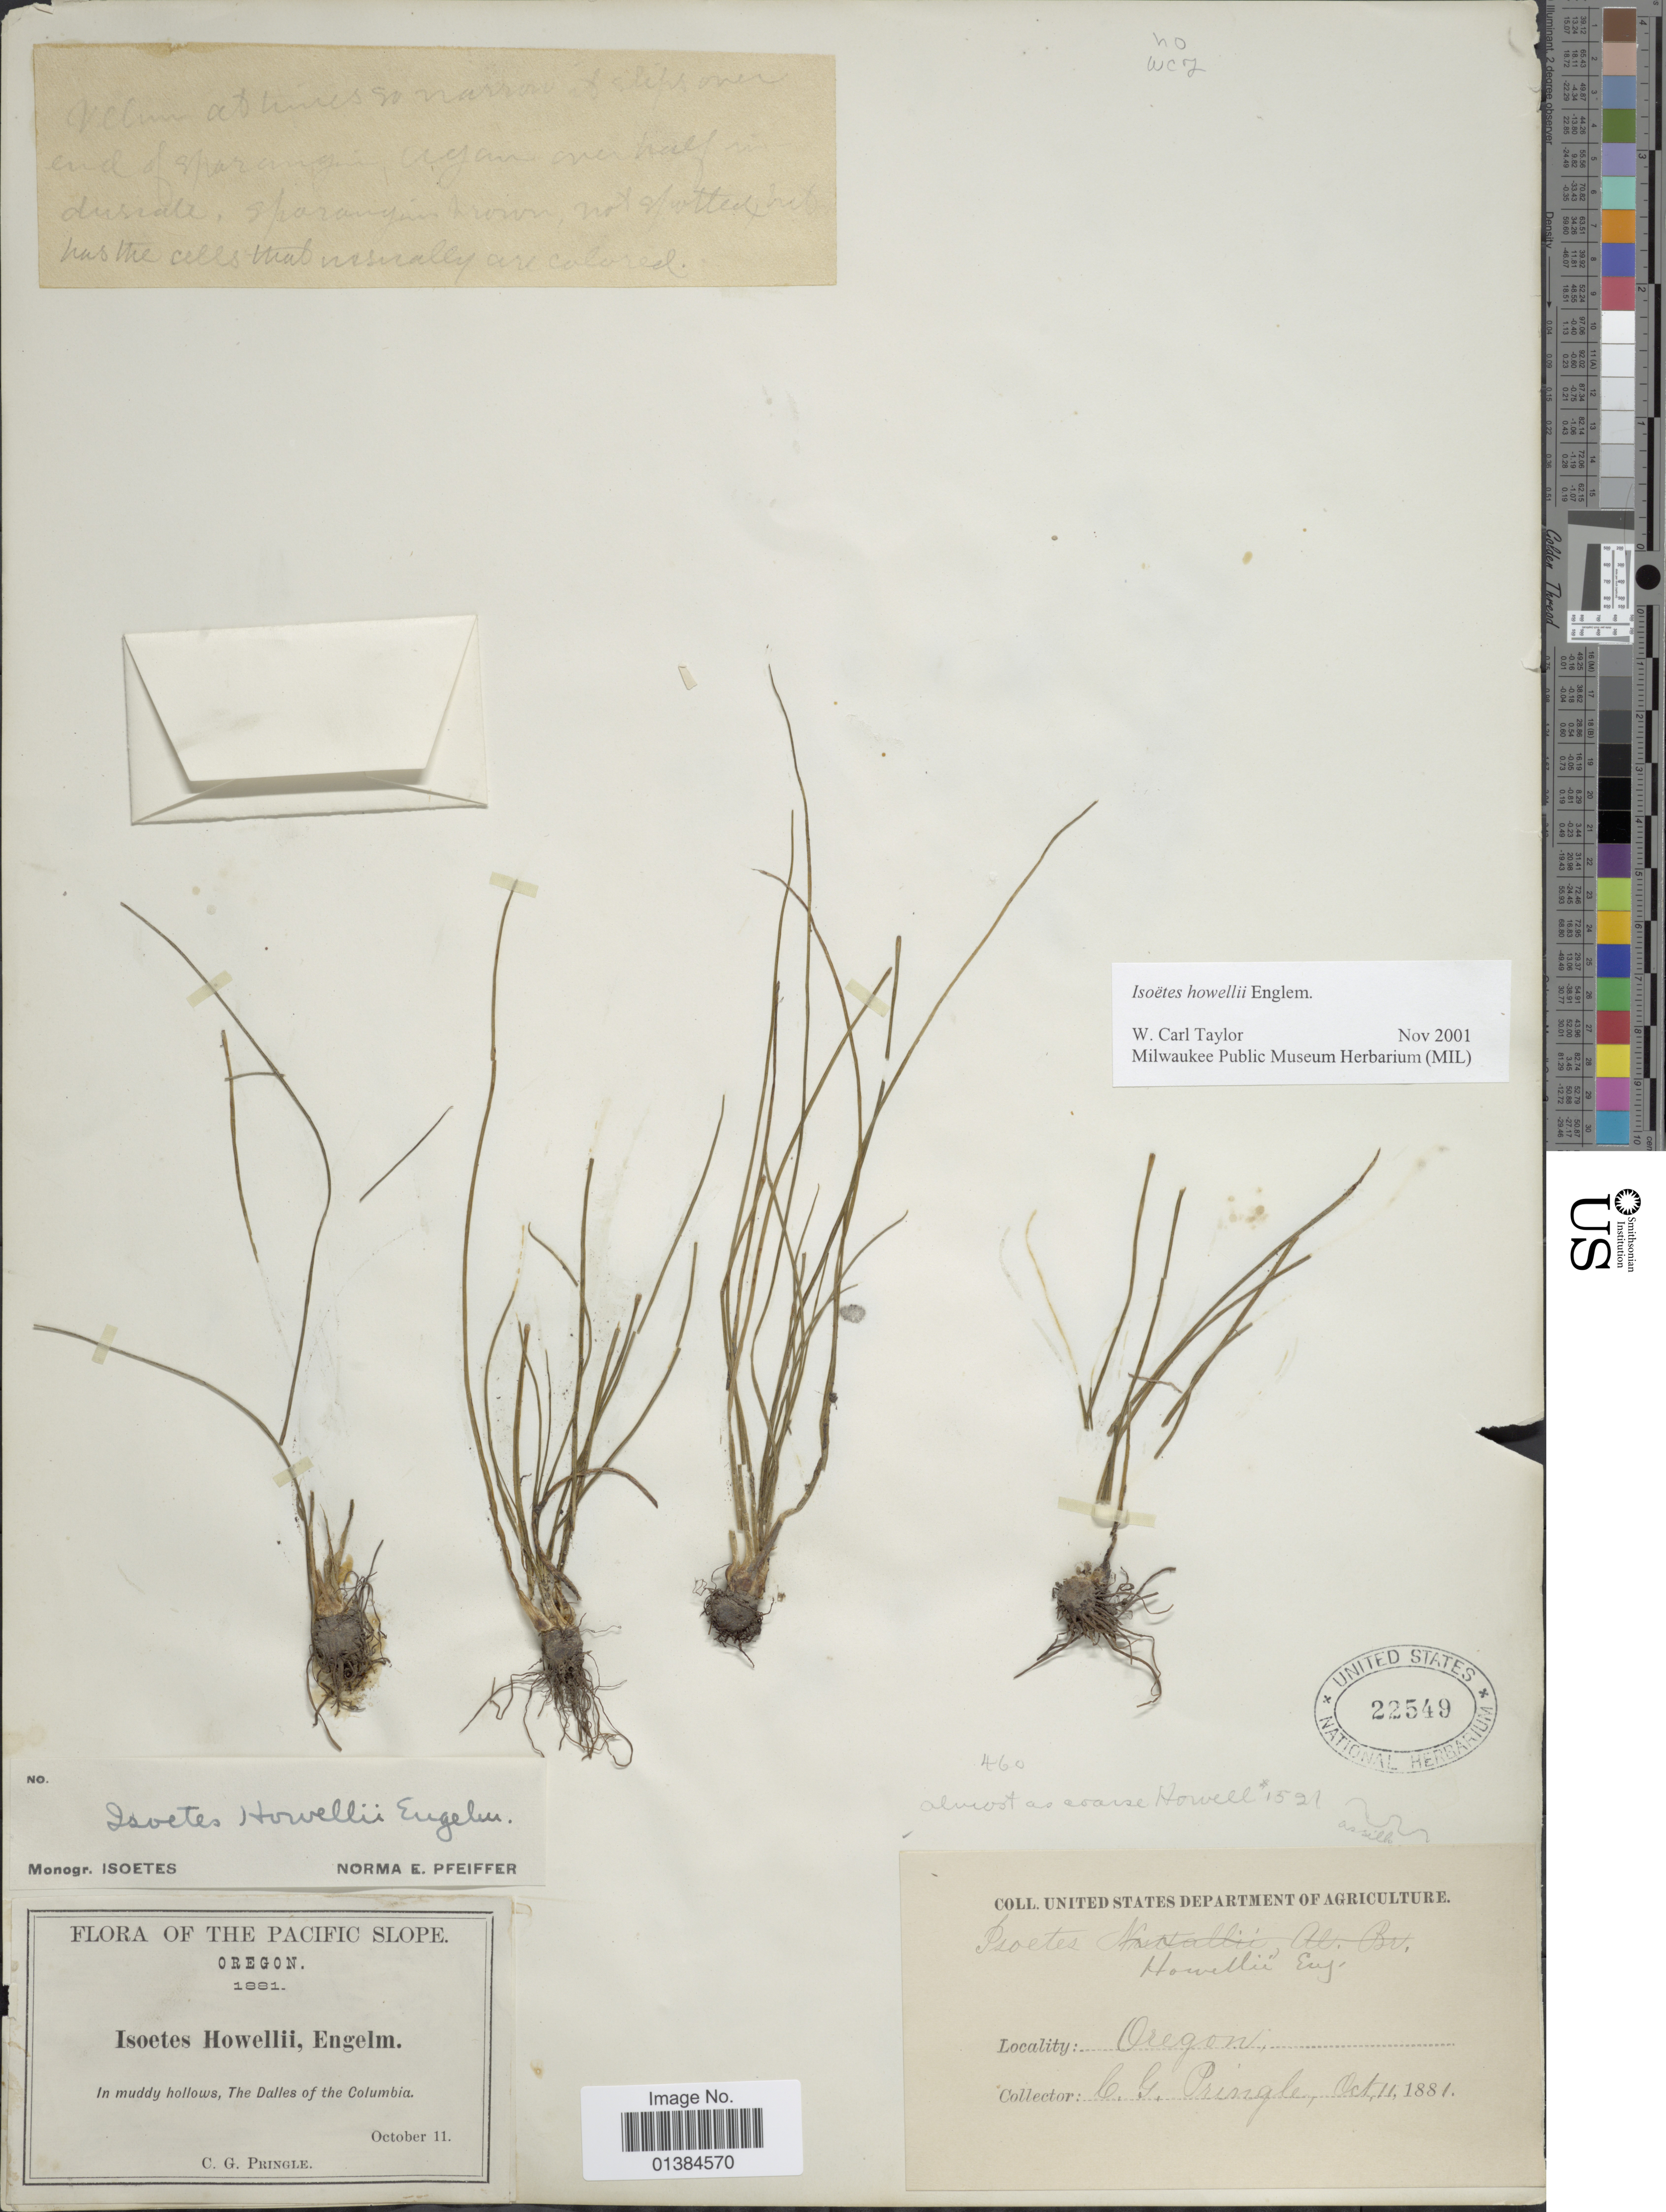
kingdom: Plantae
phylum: Tracheophyta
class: Lycopodiopsida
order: Isoetales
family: Isoetaceae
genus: Isoetes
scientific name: Isoetes howellii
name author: Engelm.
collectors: C. G. Pringle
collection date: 1881-10-11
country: United States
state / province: Oregon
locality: Pacific Slope. In muddy hollows, The Dalles of the Columbia.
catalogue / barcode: US 22549